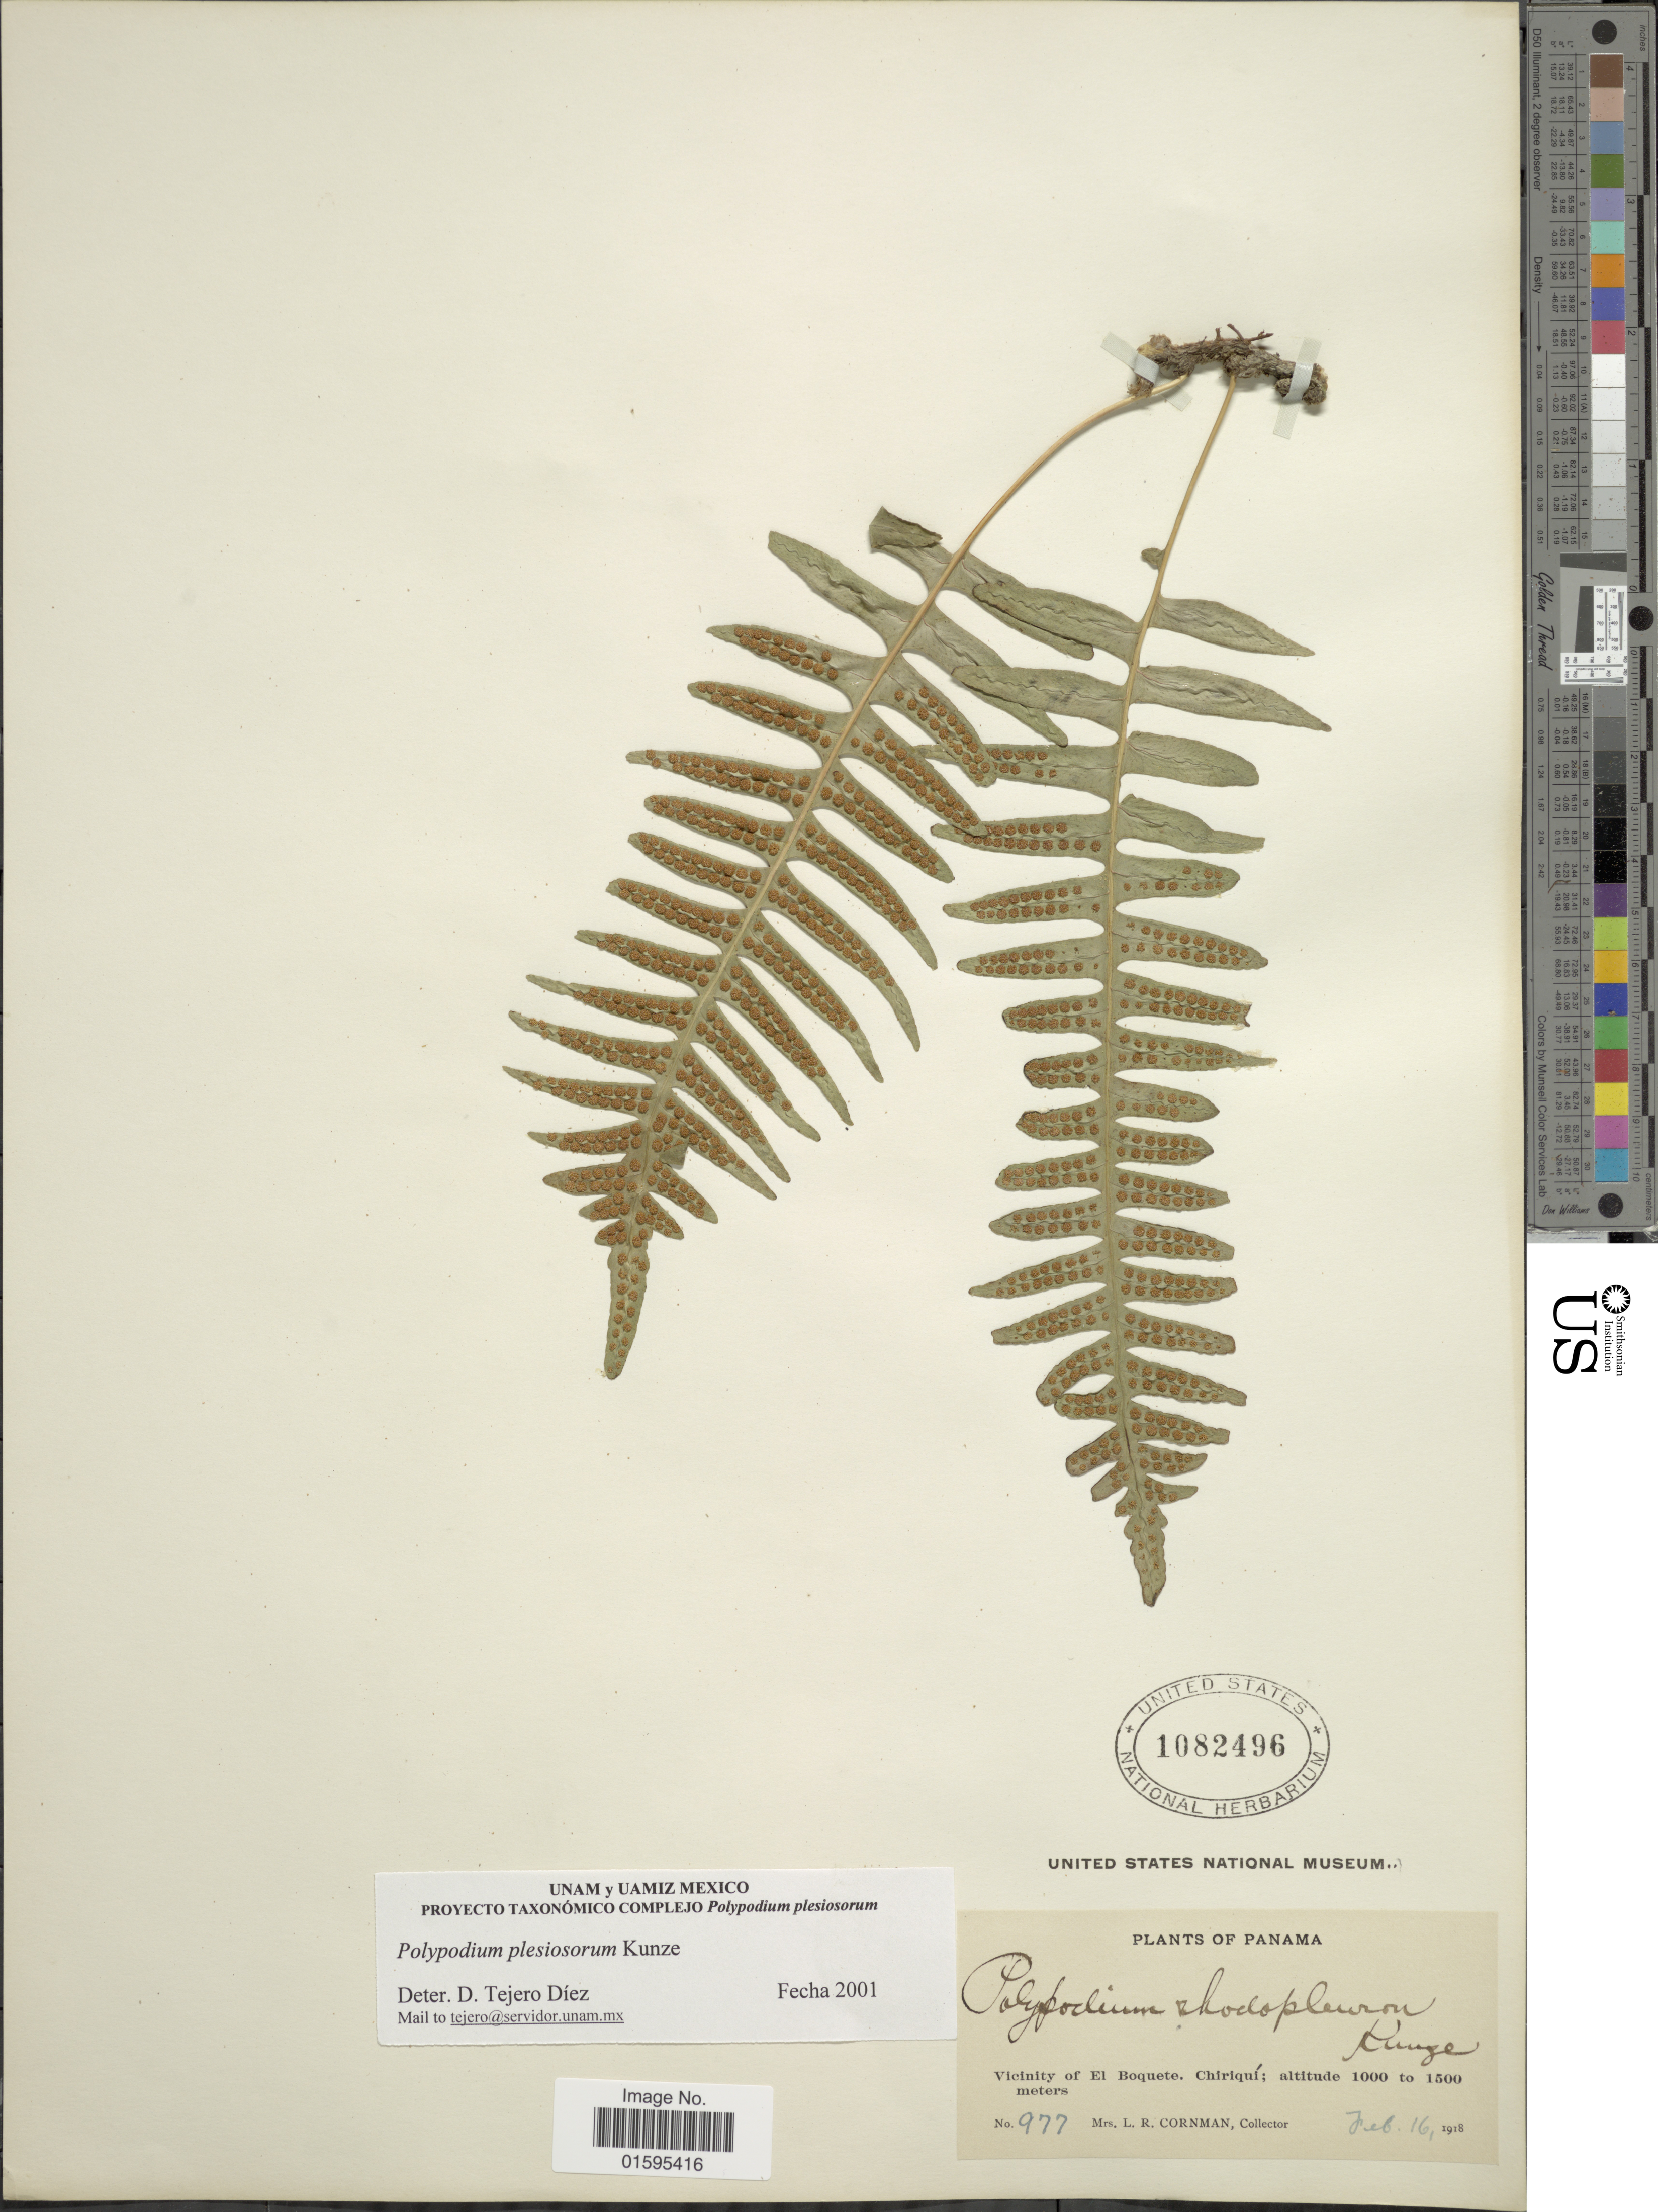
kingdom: Plantae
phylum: Tracheophyta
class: Polypodiopsida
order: Polypodiales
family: Polypodiaceae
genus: Polypodium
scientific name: Polypodium plesiosorum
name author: Kunze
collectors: L. Cornman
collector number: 977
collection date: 1918-02-16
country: Panama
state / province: Chiriqui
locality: Vicinity of El Boquete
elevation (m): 1000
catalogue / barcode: US 1082496